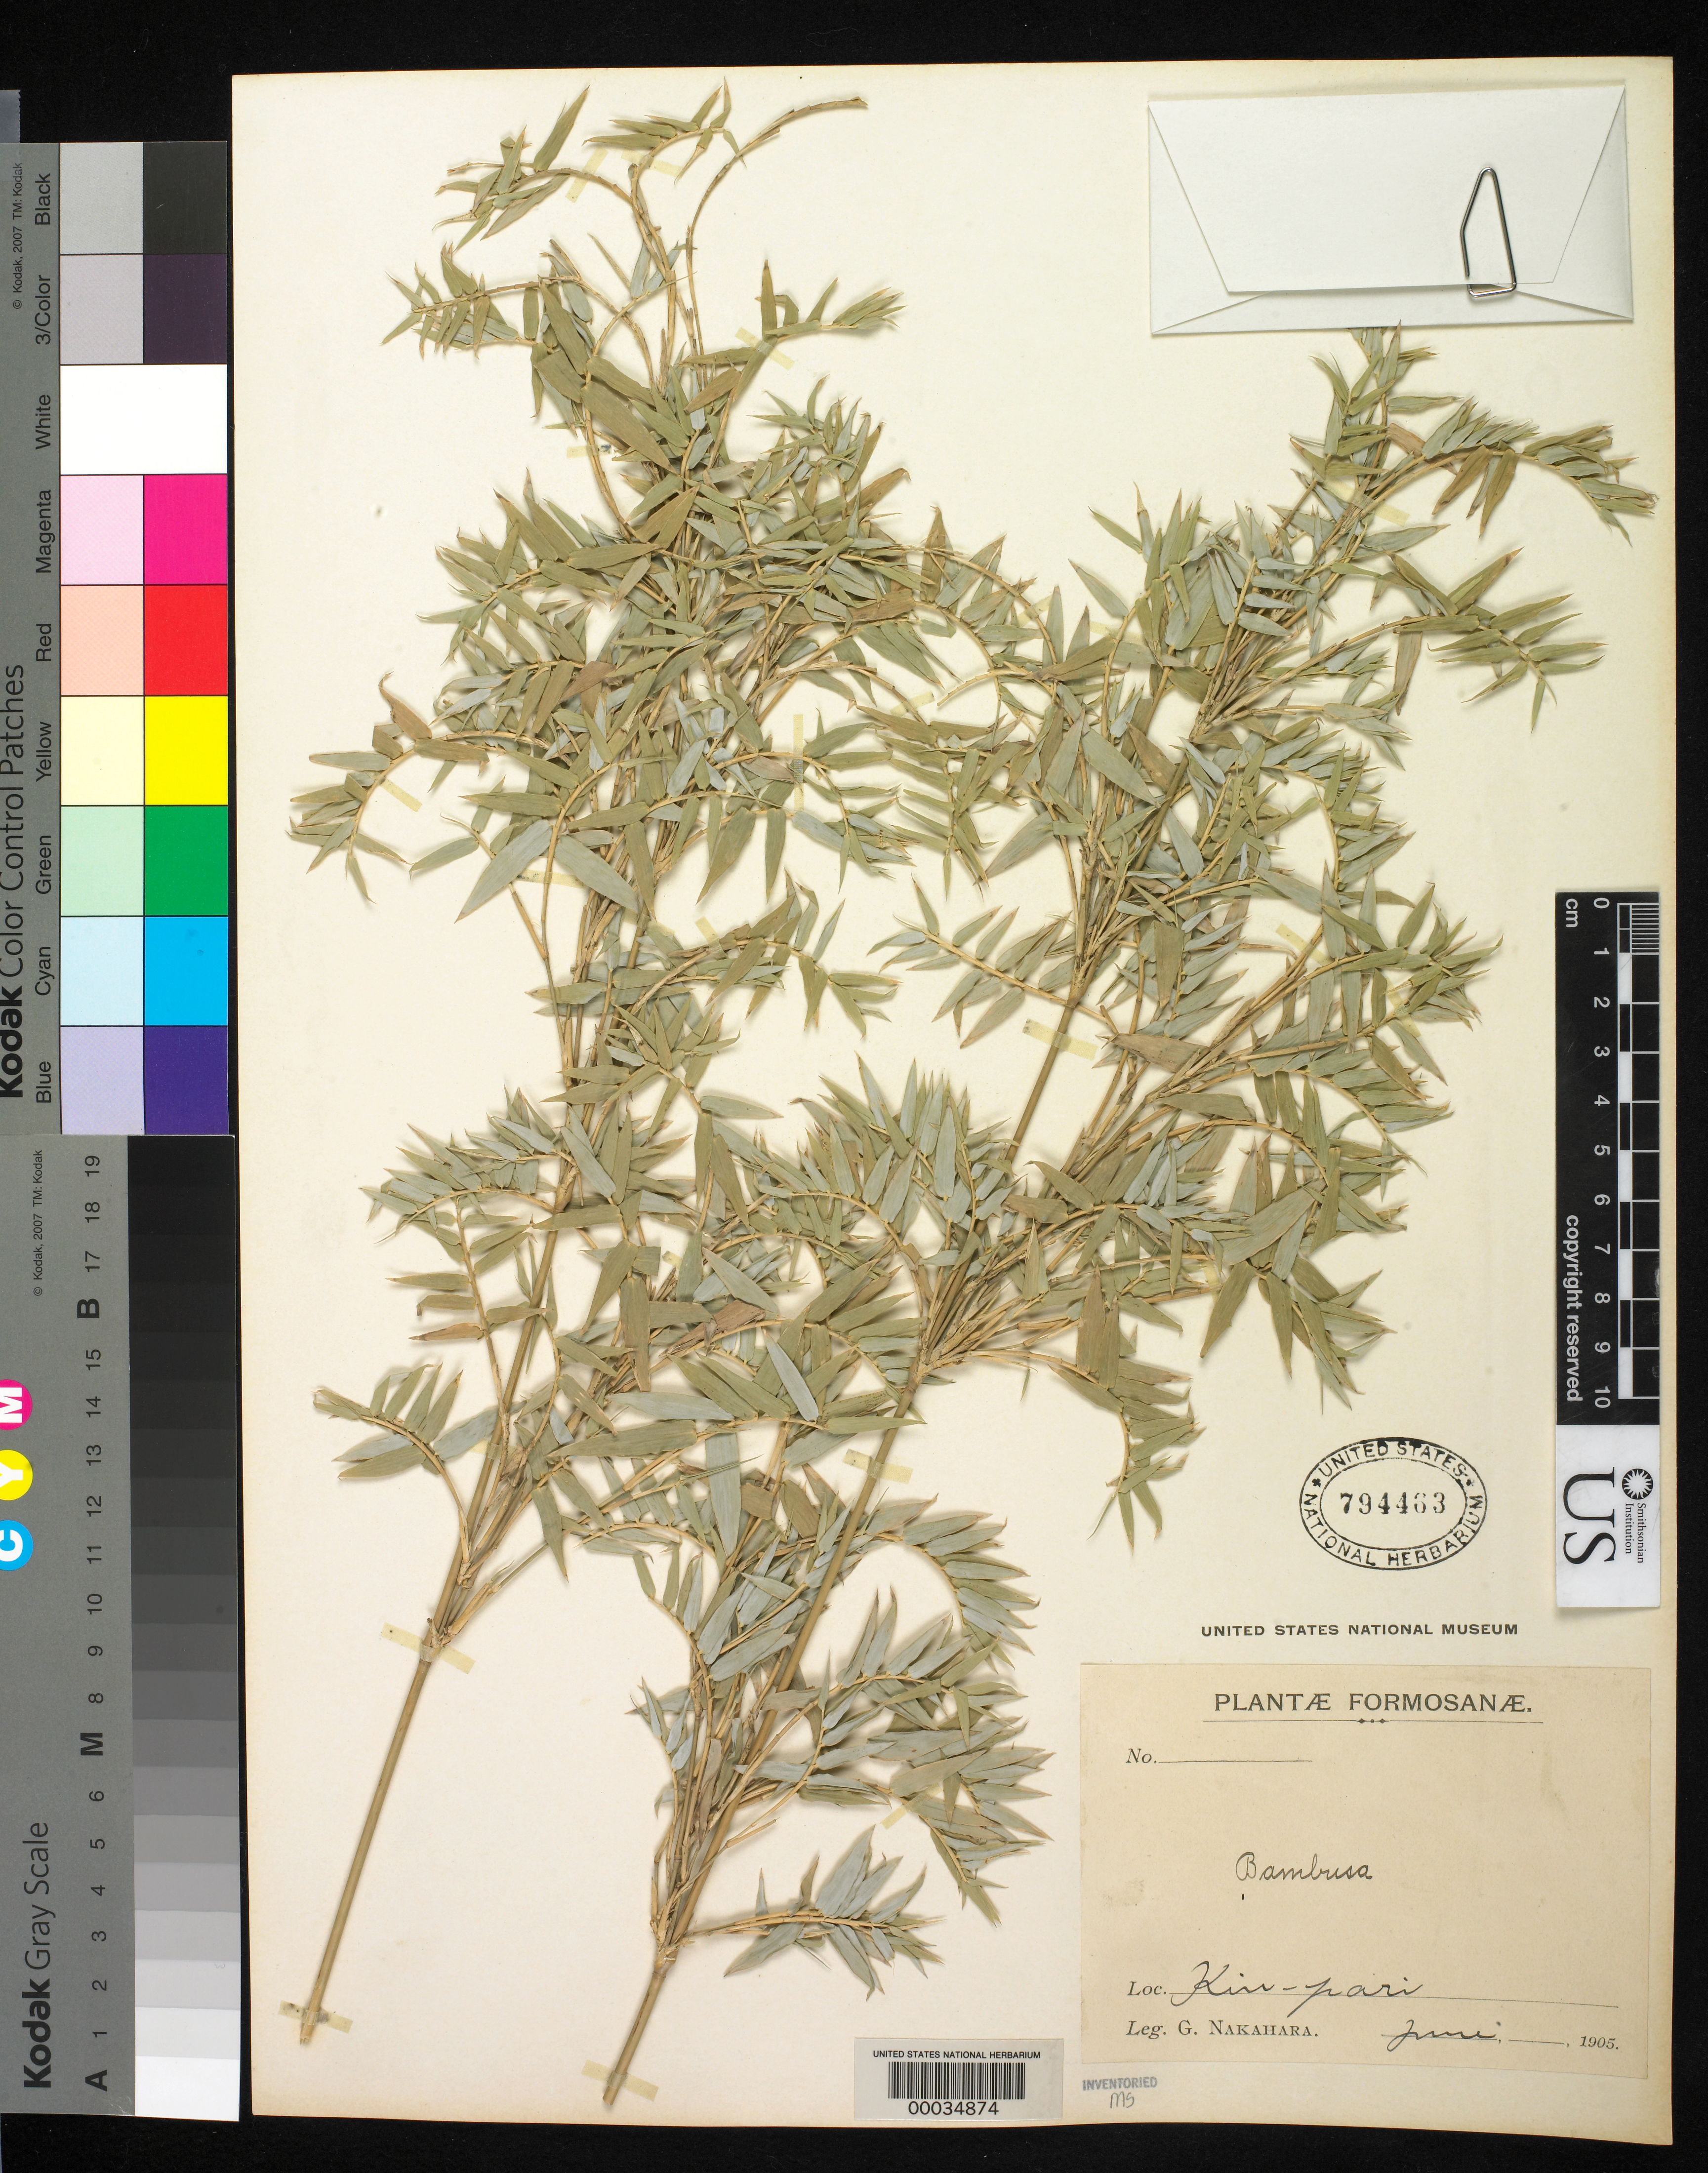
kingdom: Plantae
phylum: Tracheophyta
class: Liliopsida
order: Poales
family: Poaceae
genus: Bambusa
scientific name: Bambusa multiplex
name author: (Lour.) Raeusch. ex Schult. & Schult. f.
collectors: -. Nakahara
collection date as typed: Jun 1905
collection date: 1905-06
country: Taiwan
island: Taiwan [Formosa]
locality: Suiken-kiyaku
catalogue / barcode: US 794463